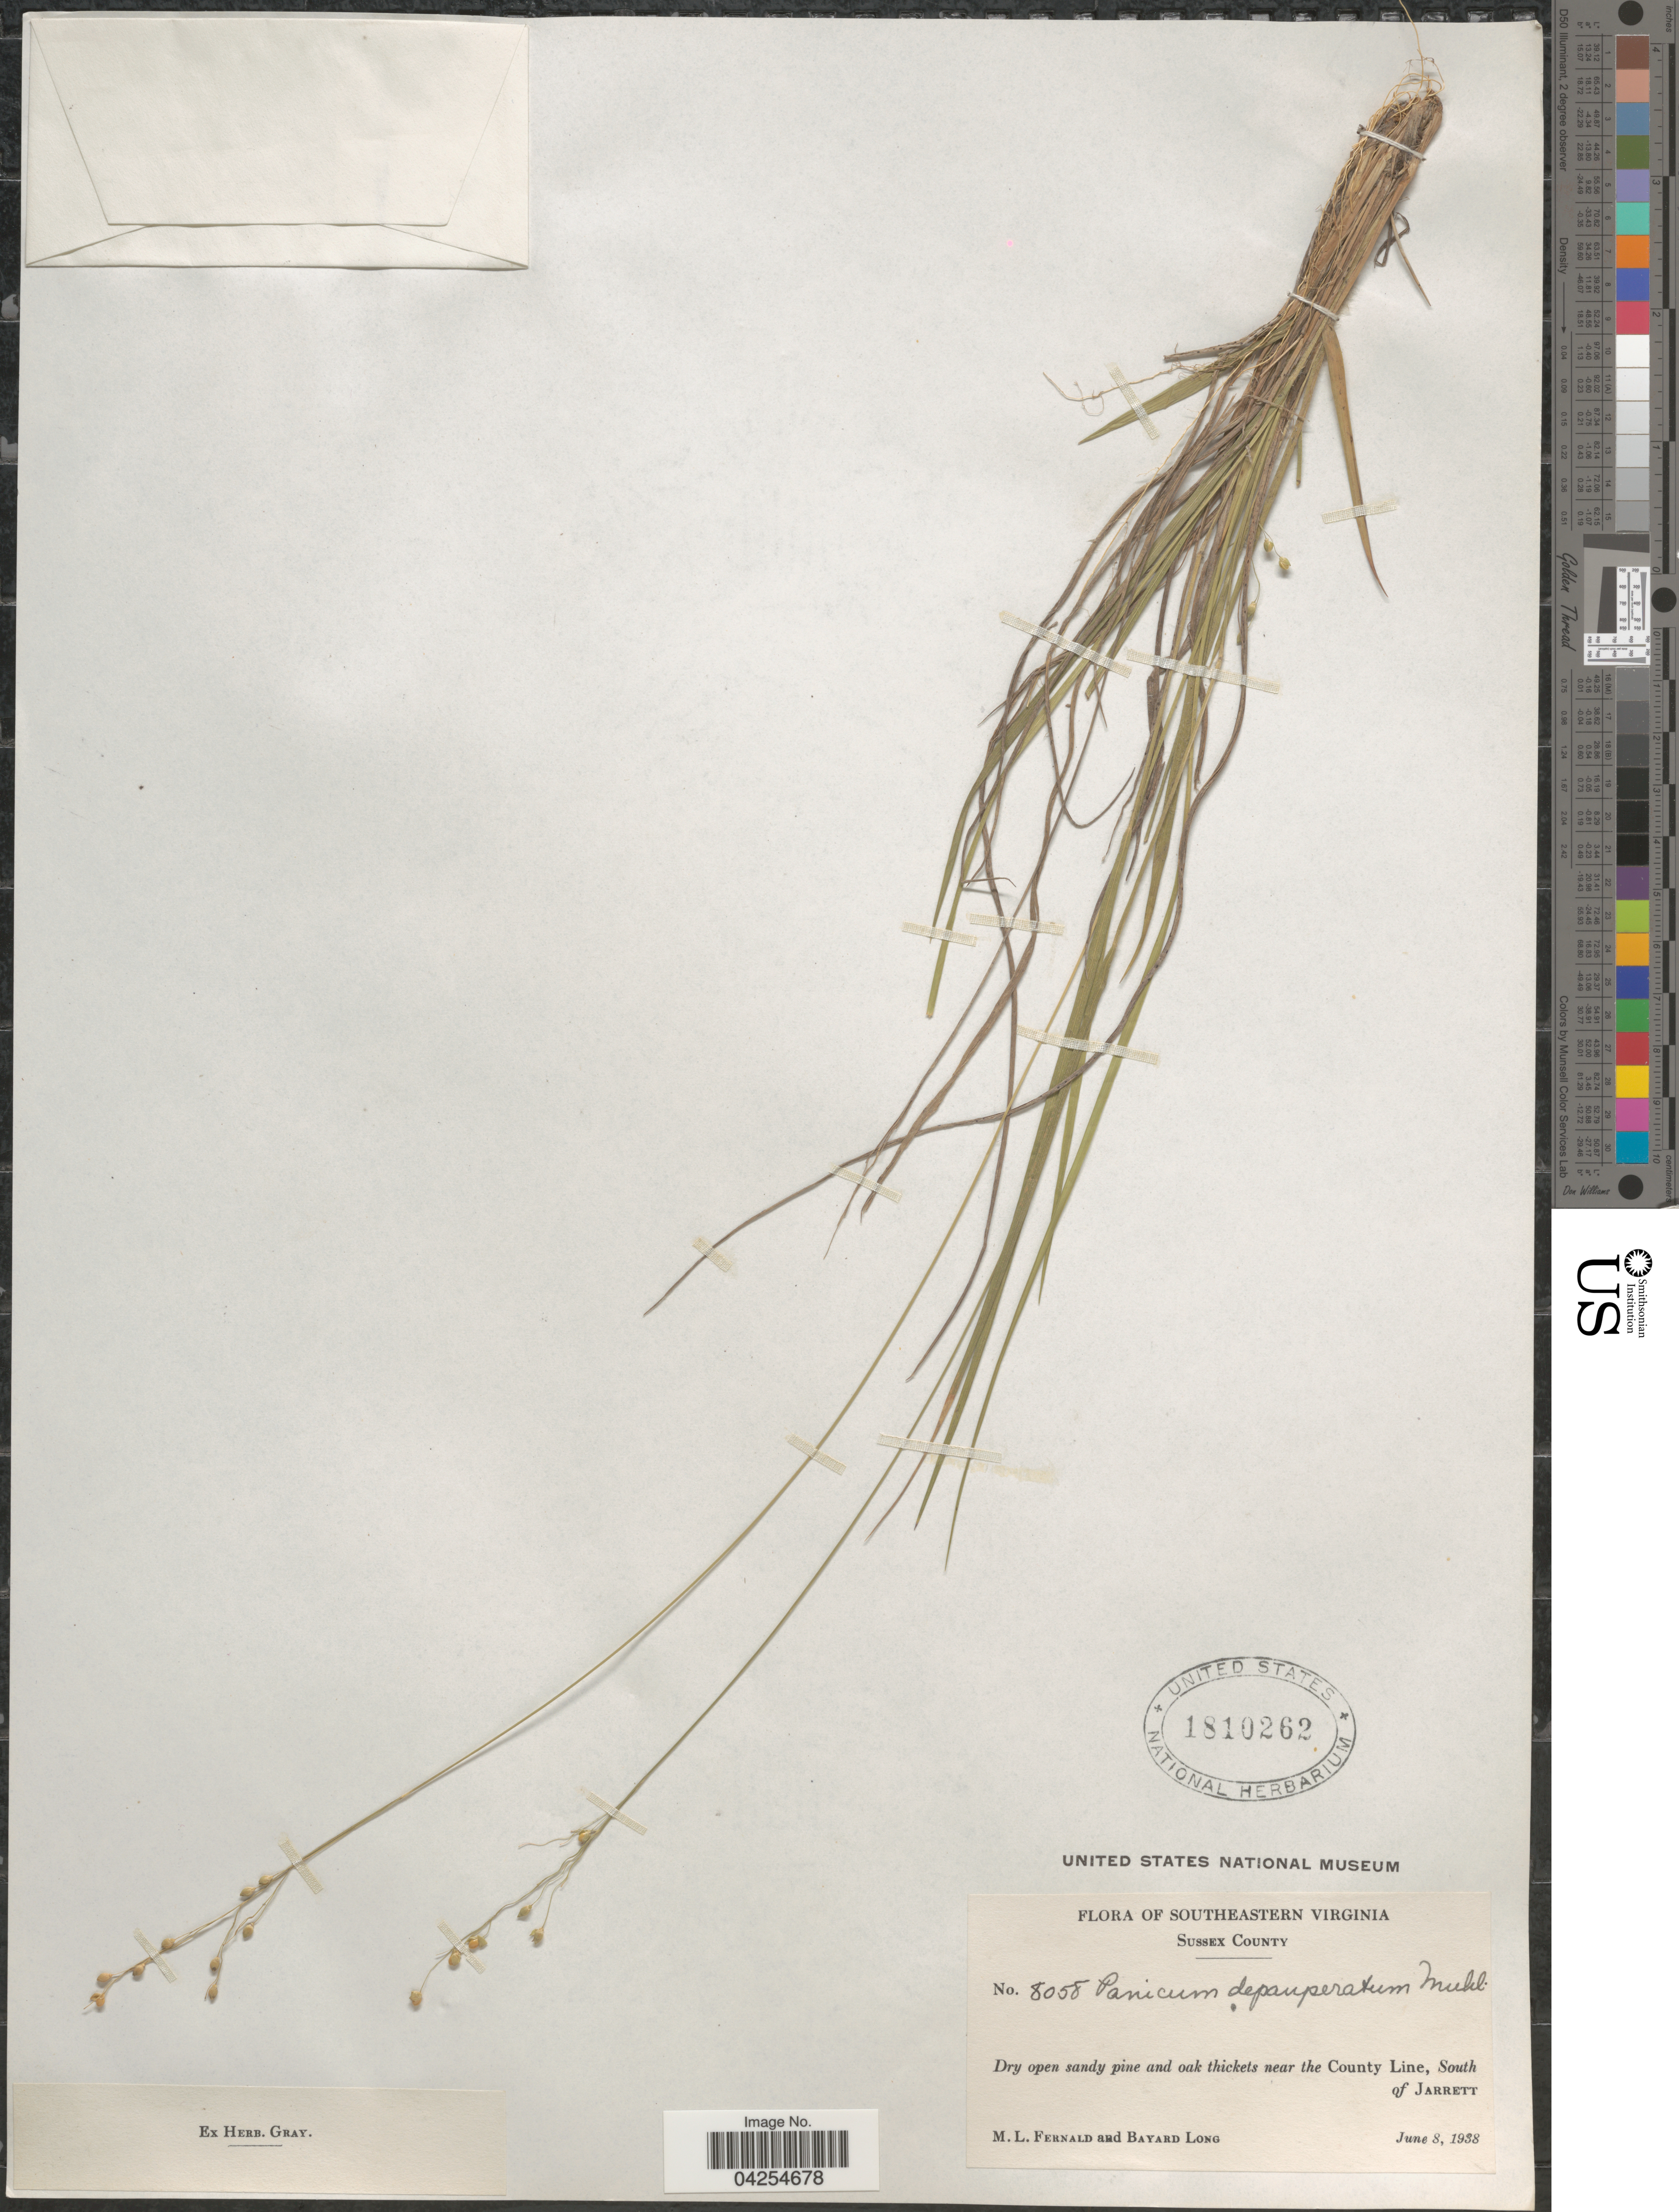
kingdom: Plantae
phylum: Tracheophyta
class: Liliopsida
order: Poales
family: Poaceae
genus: Dichanthelium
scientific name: Dichanthelium depauperatum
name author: (Muhl.) Gould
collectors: M. L. Fernald & B. Long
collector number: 8058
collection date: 1938-06-08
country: United States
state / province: Virginia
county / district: Sussex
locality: Southeastern Virginia. Sussex County. Dry open sandy pine and oak thickets near the County Line, South of Jarrett.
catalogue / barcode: US 1810262